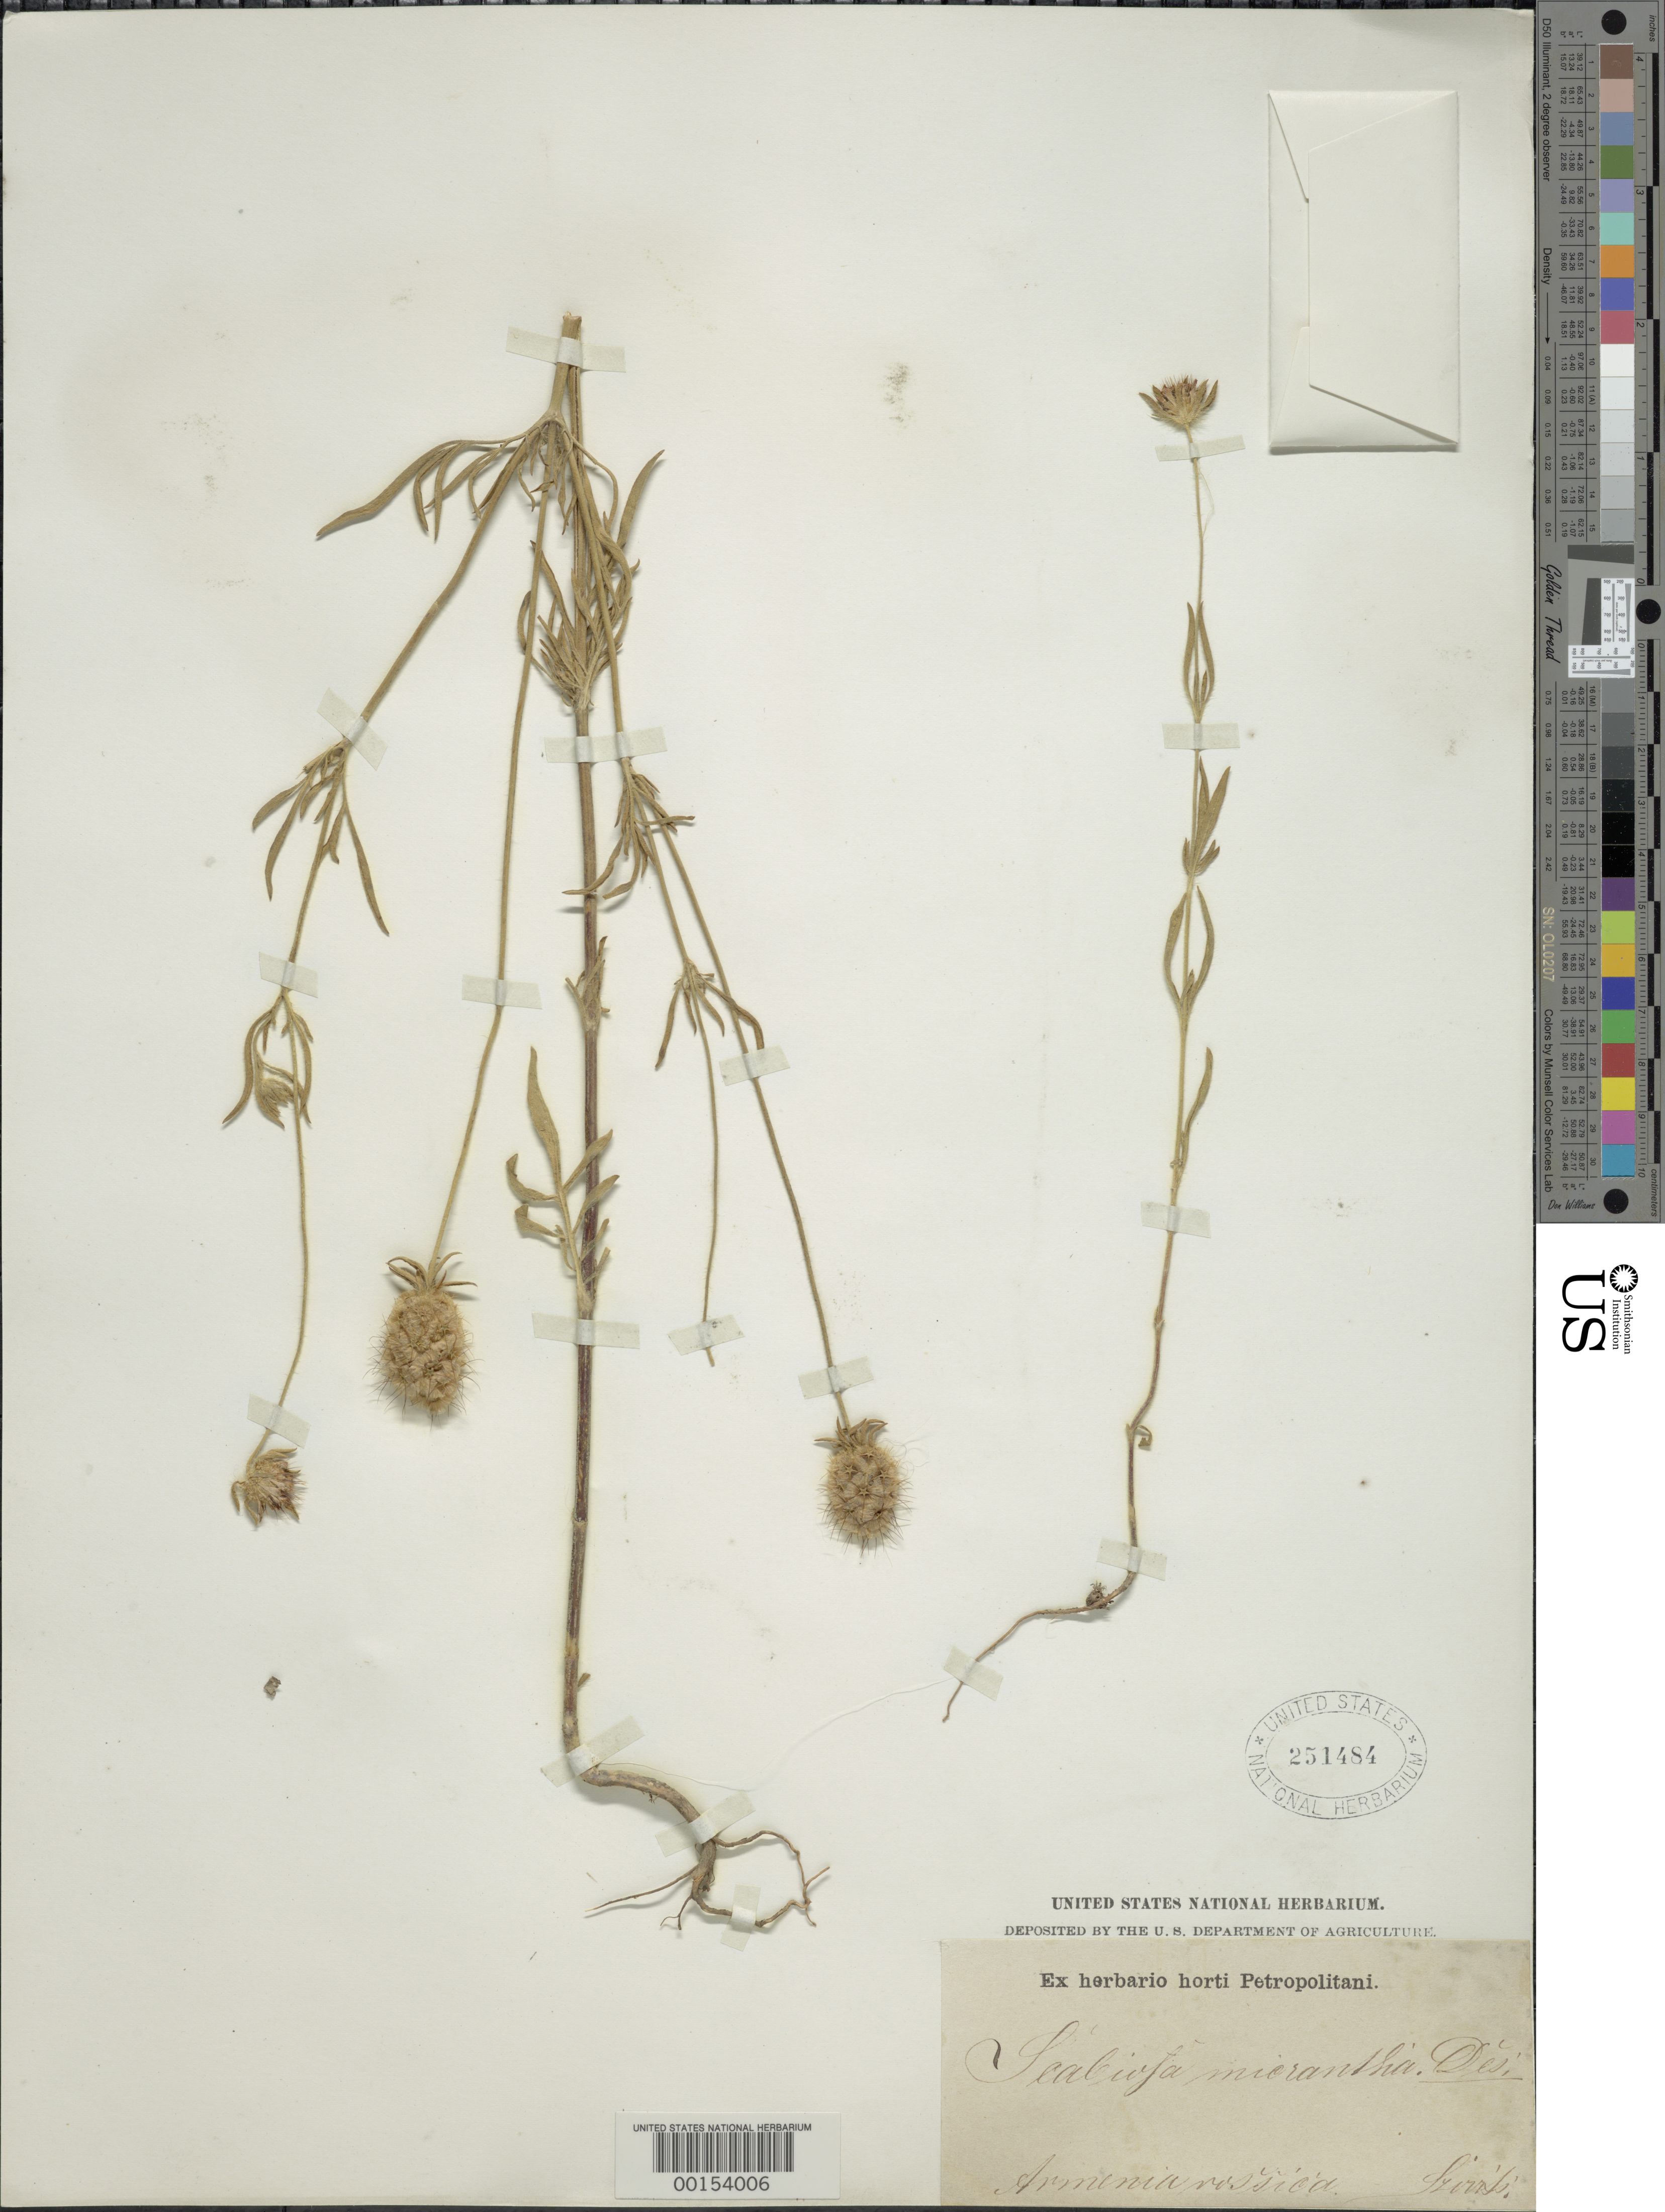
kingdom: Plantae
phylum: Tracheophyta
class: Magnoliopsida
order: Dipsacales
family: Caprifoliaceae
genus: Scabiosa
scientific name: Scabiosa micrantha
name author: Desf.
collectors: J. Szovits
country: Armenia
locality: Armenia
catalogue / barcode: US 251484